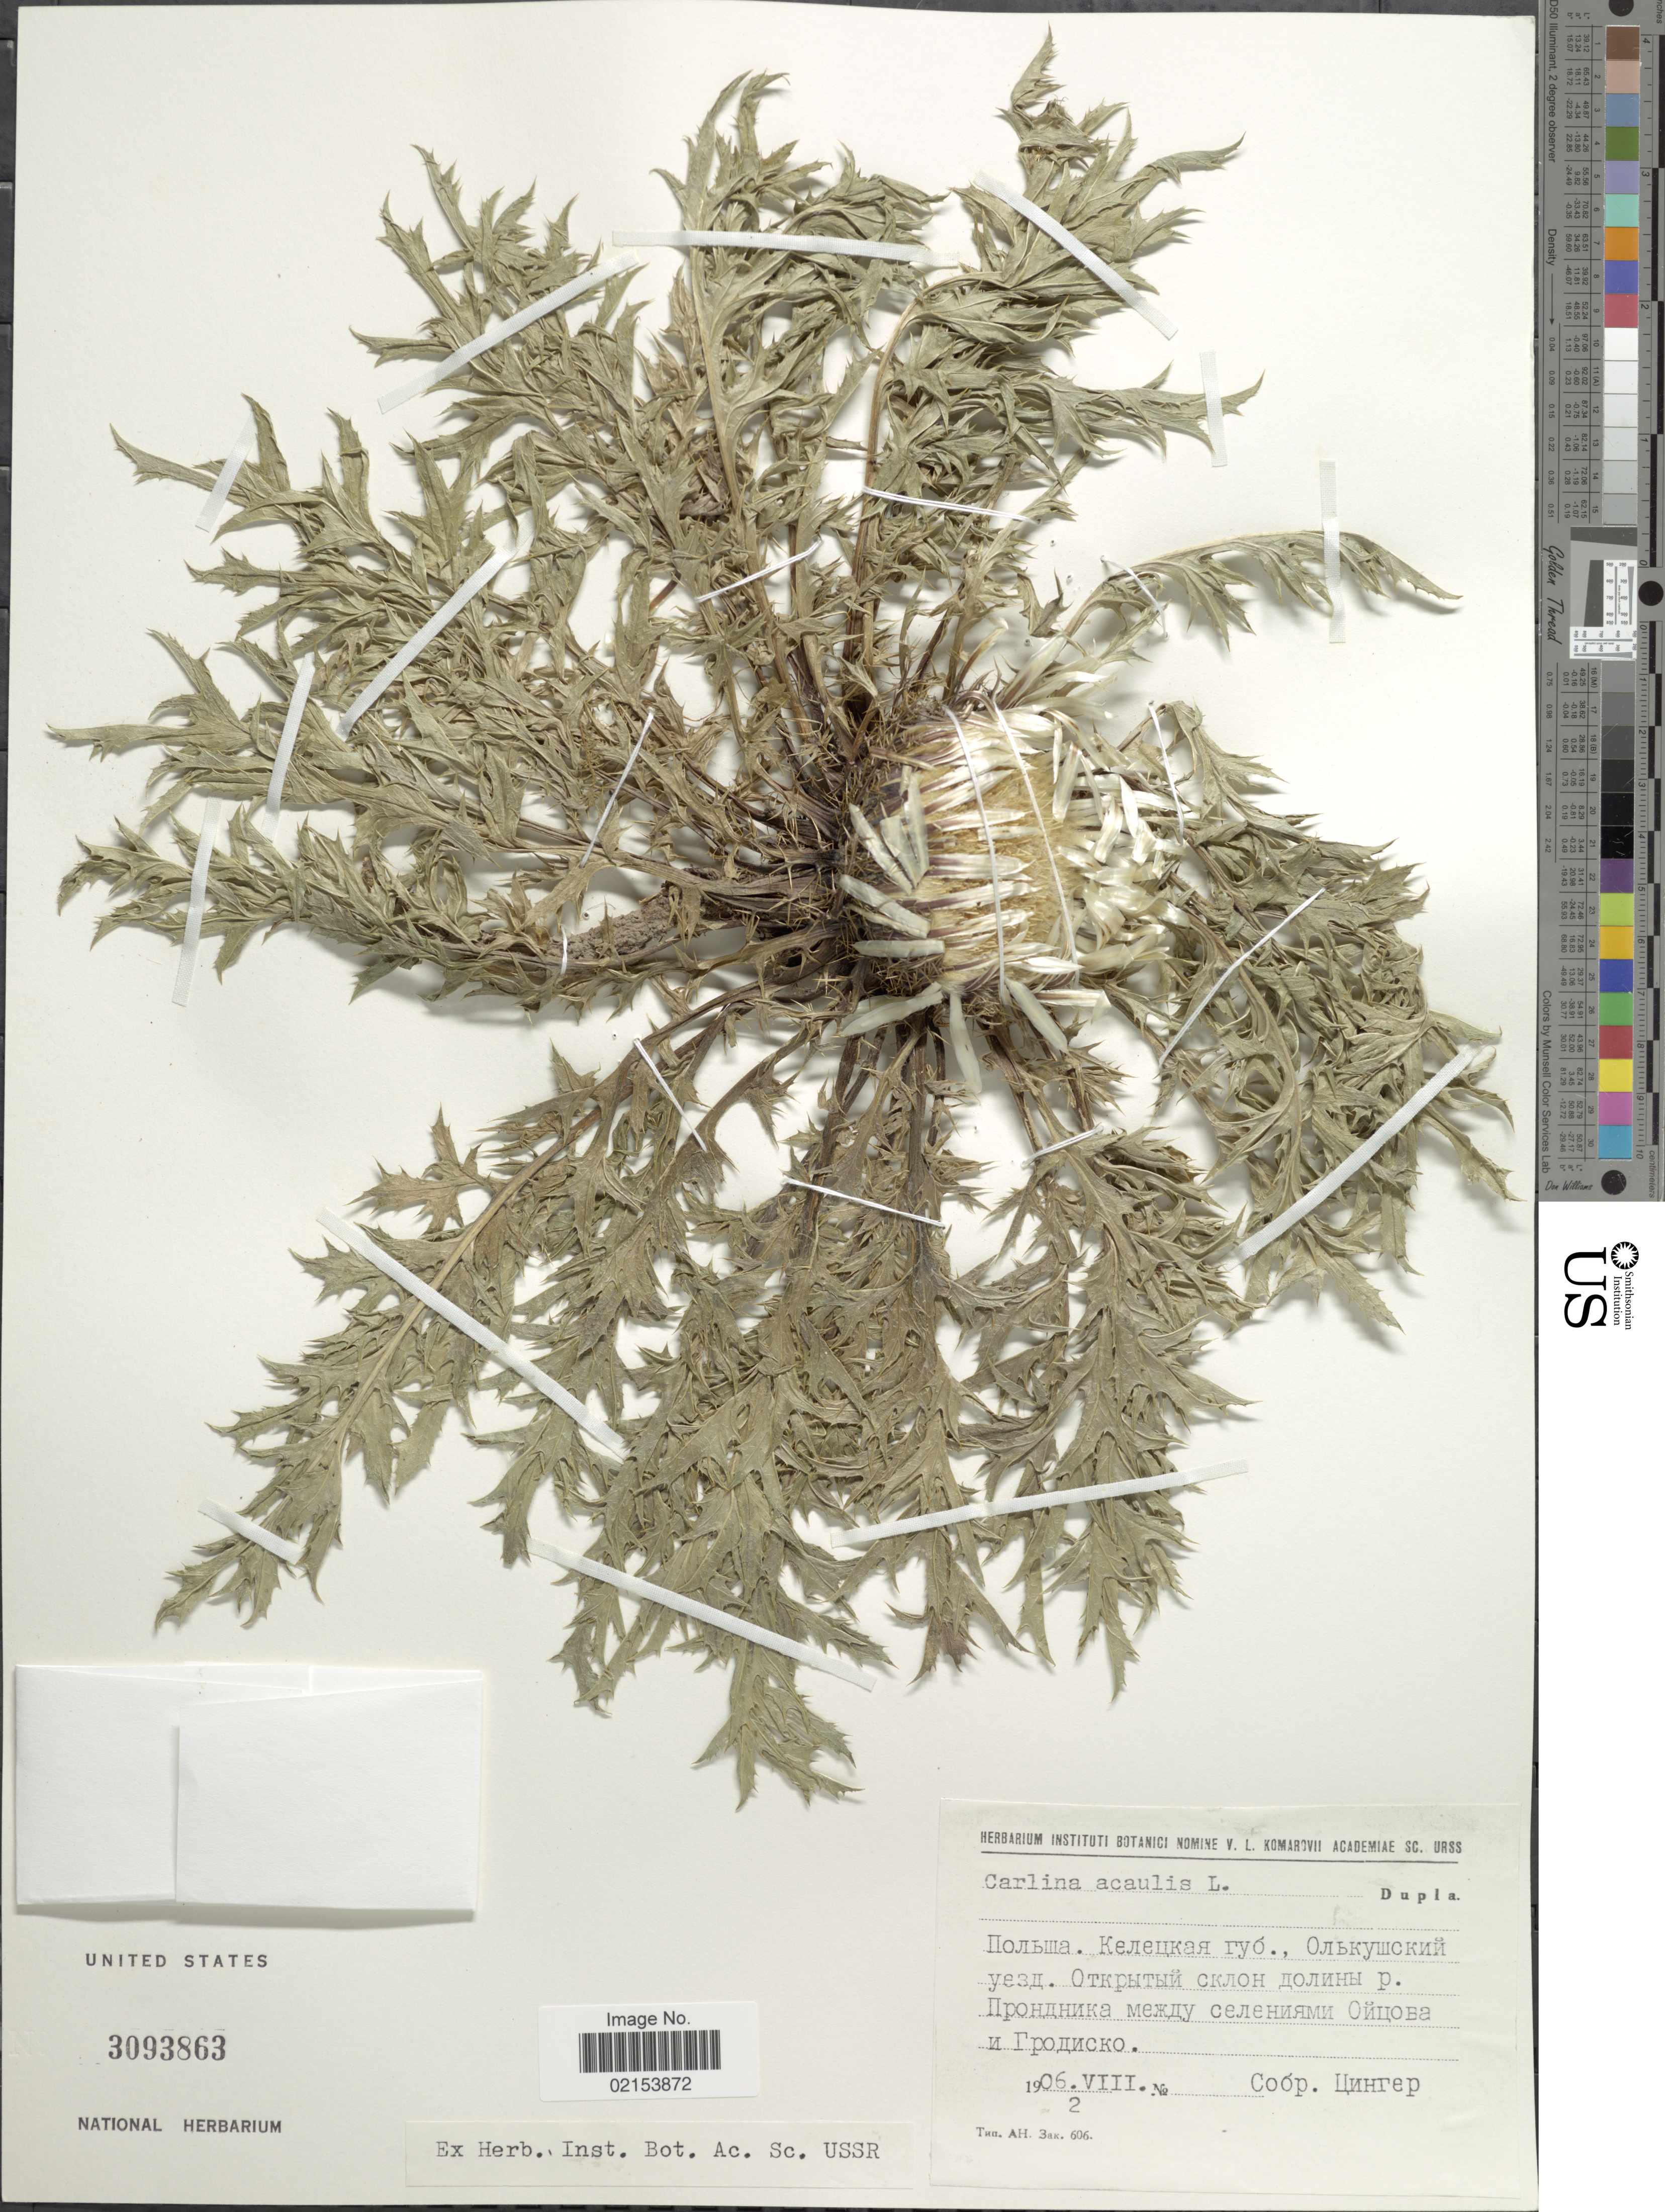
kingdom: Plantae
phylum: Tracheophyta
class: Magnoliopsida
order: Asterales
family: Asteraceae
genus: Carlina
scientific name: Carlina acaulis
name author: L.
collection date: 1906-08-02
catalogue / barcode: US 3093863